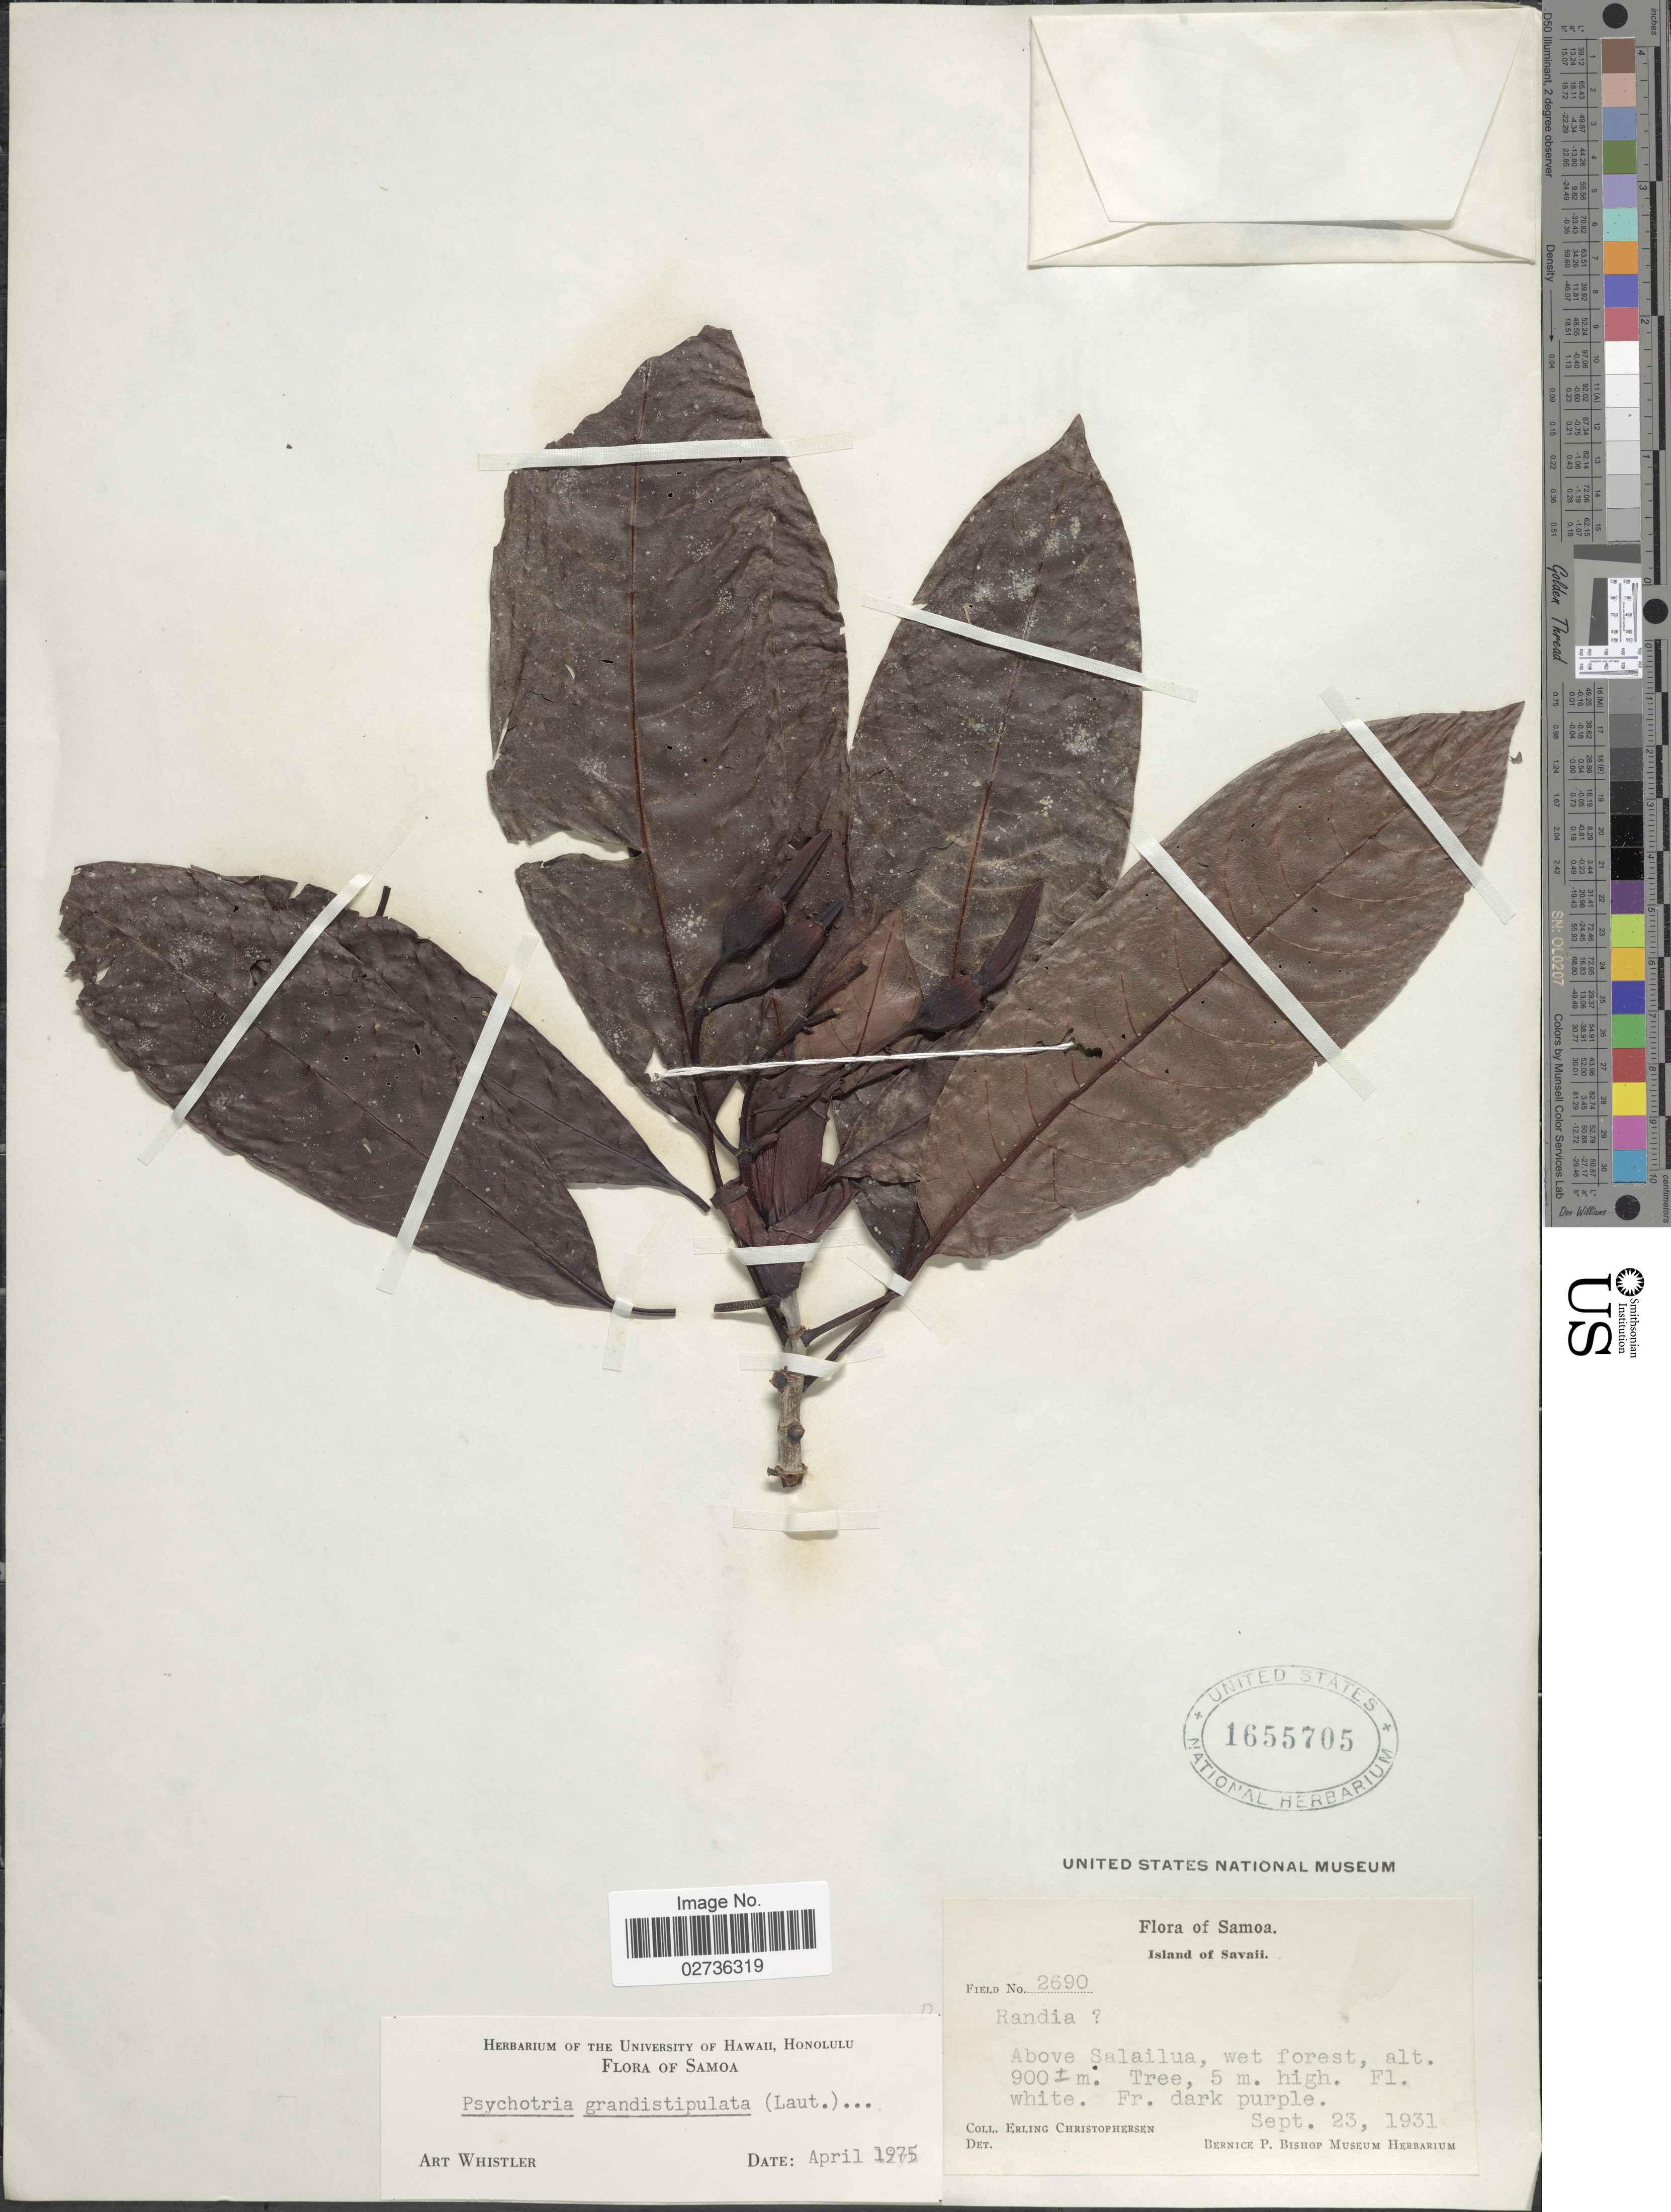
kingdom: Plantae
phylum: Tracheophyta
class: Magnoliopsida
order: Gentianales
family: Rubiaceae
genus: Psychotria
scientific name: Psychotria grandistipula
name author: Standl.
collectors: E. Christophersen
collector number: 2690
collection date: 1931-09-23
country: Samoa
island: Savai'i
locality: Samoa. Island of Savaii. Above Salailua.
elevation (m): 900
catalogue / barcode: US 1655705